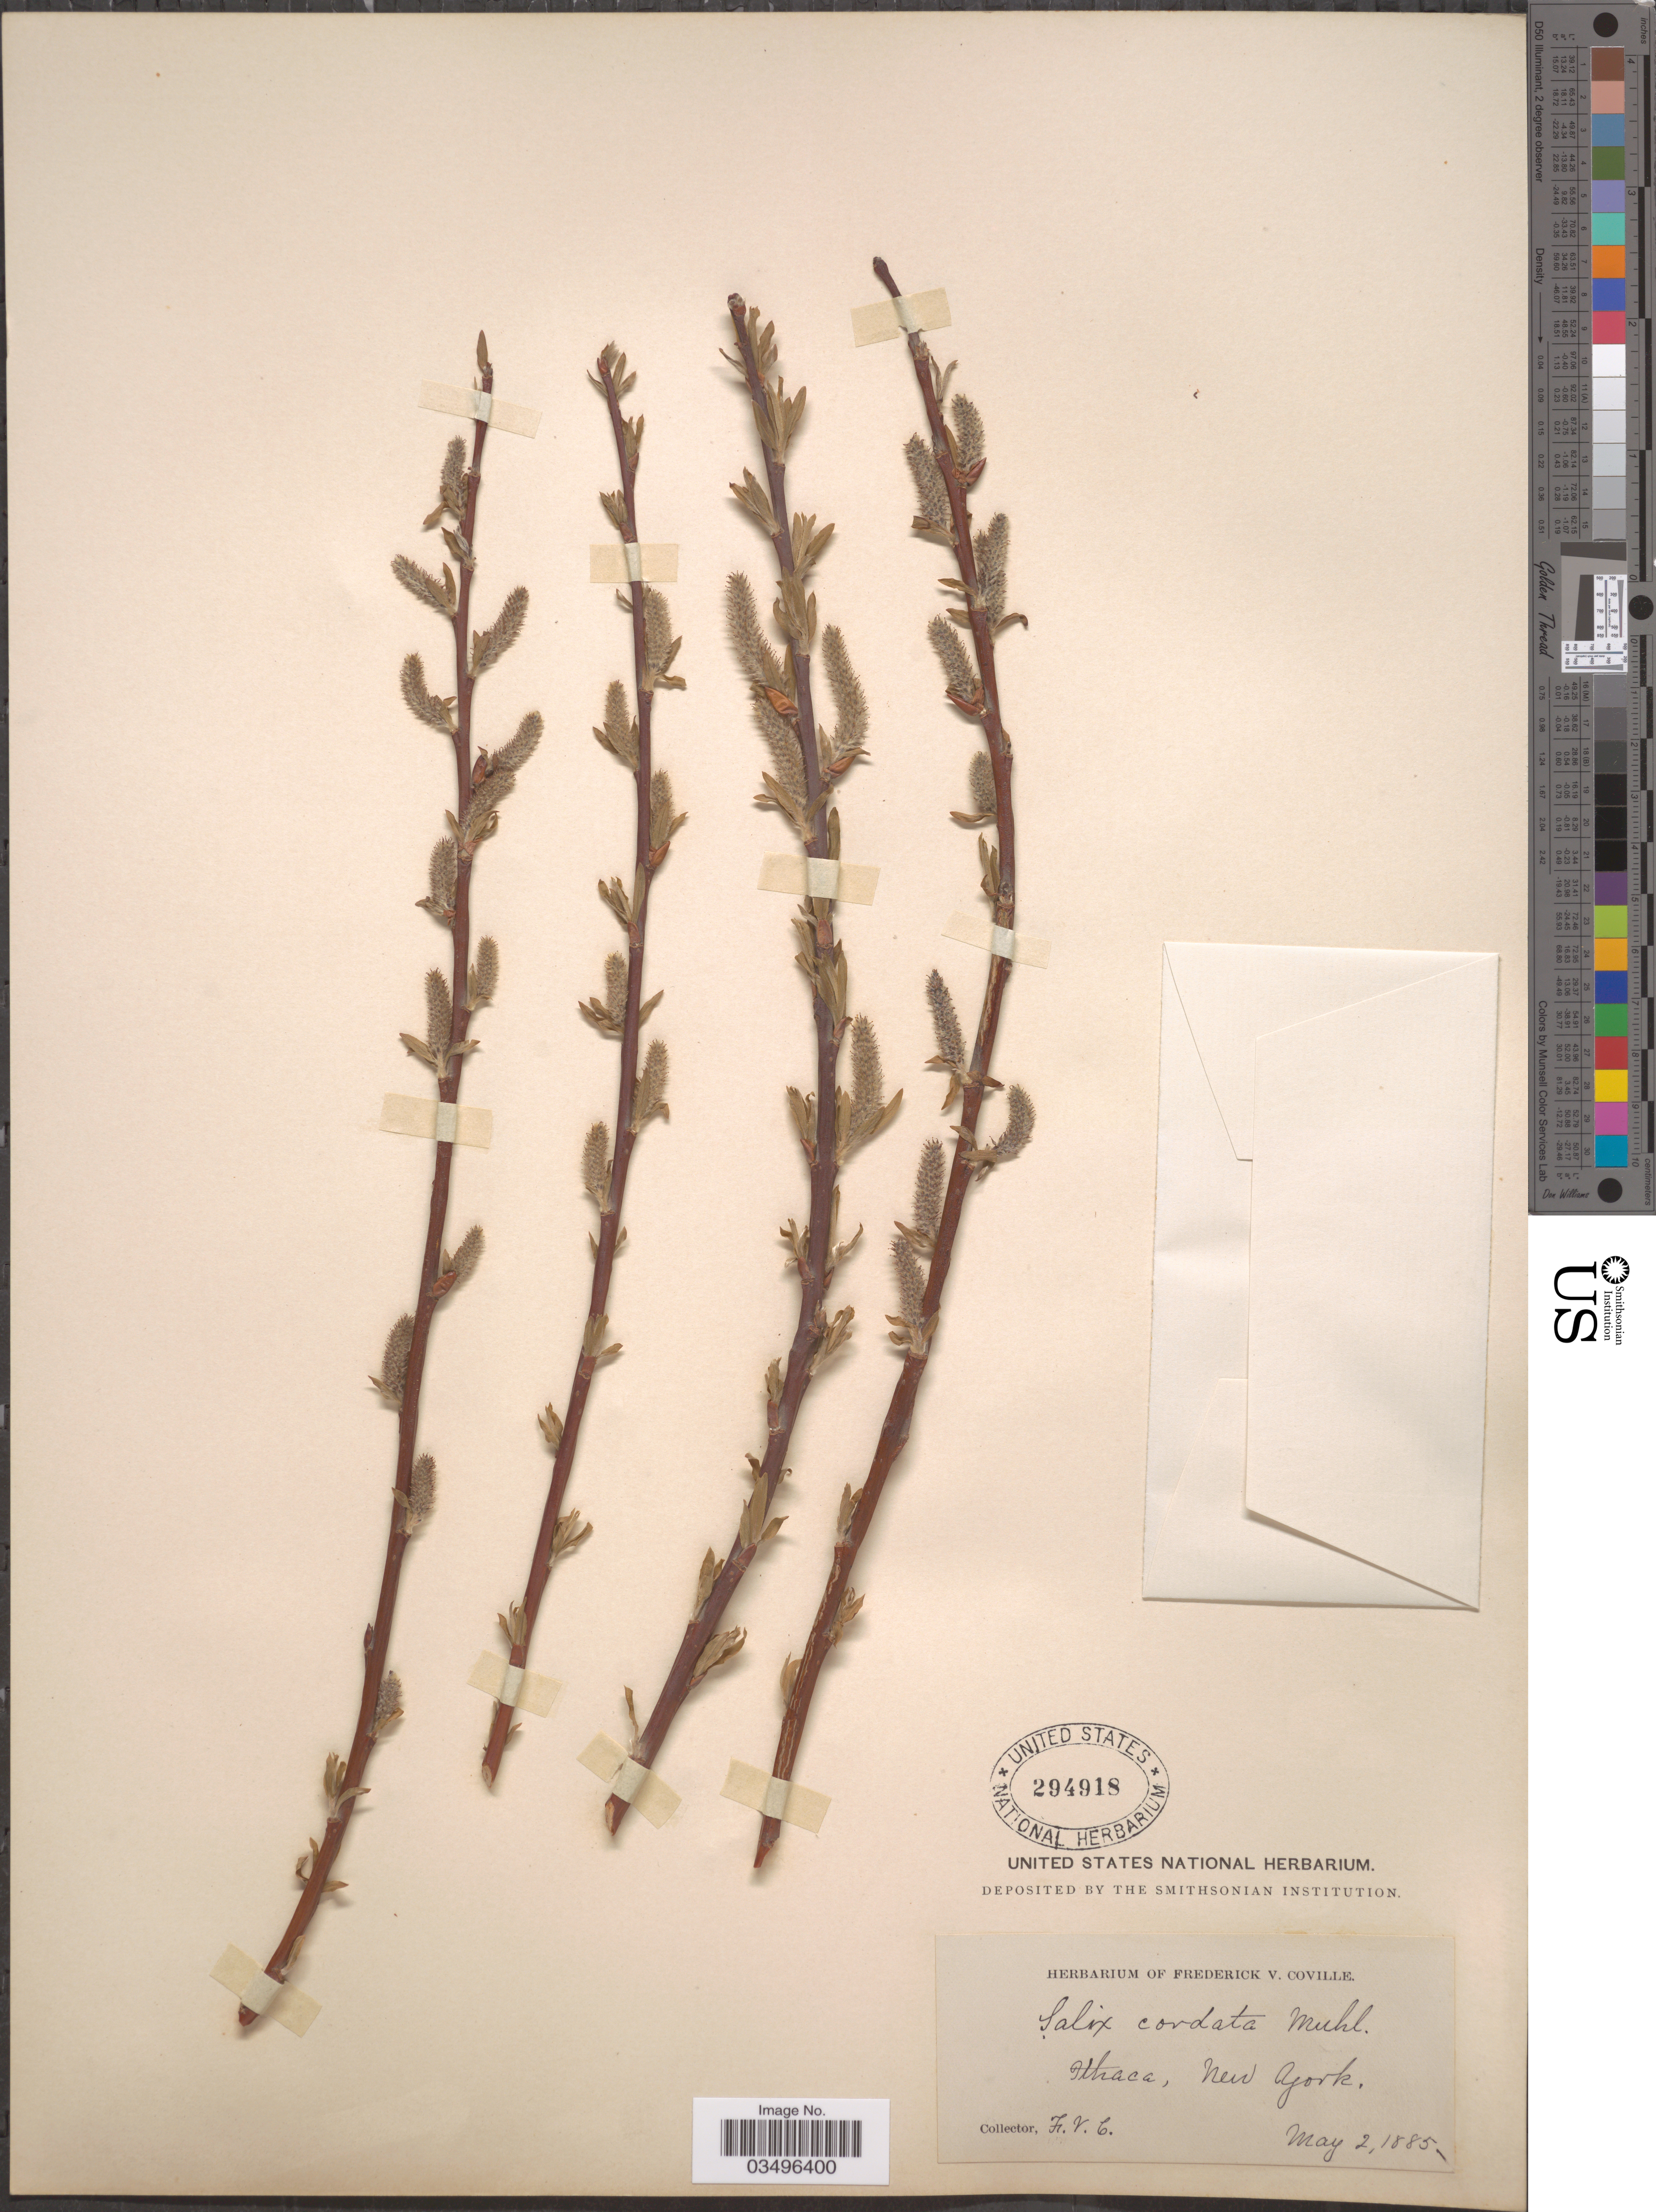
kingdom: Plantae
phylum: Tracheophyta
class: Magnoliopsida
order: Malpighiales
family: Salicaceae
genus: Salix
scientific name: Salix cordata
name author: Michx.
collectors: F. V. Coville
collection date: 1885-05-02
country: United States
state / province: New York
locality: Ithaca.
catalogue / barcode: US 294918